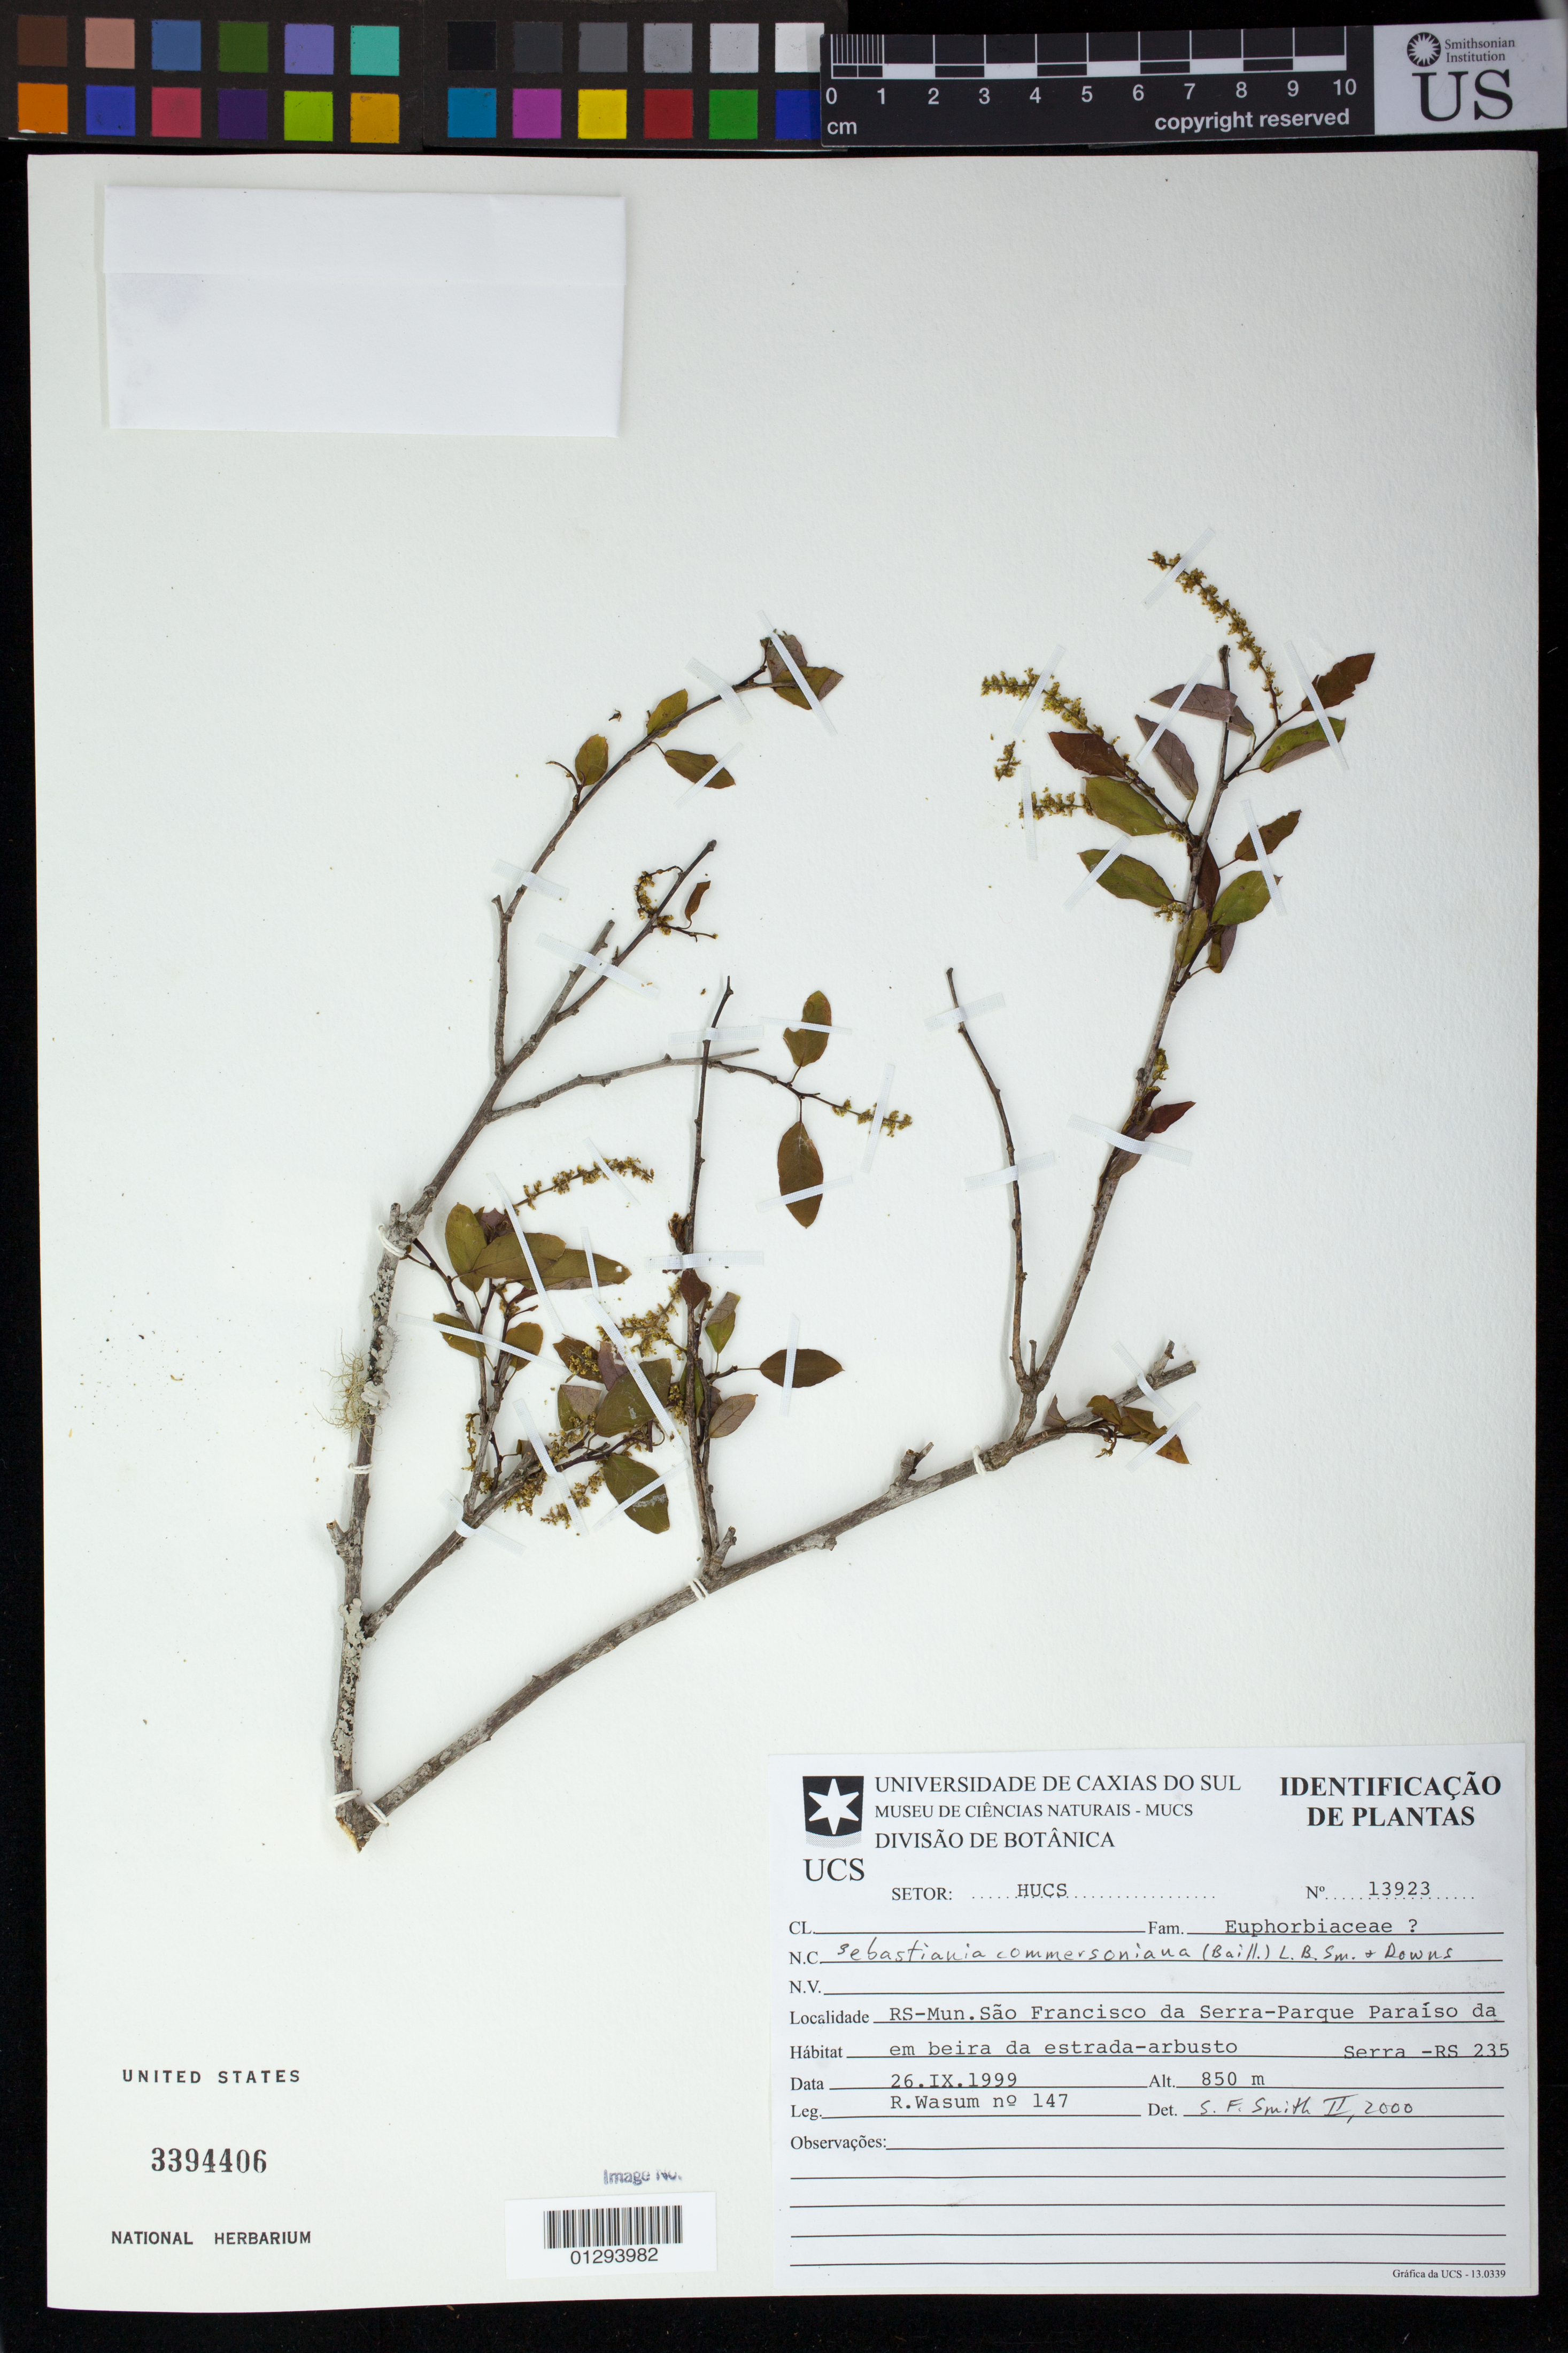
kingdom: Plantae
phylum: Tracheophyta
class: Magnoliopsida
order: Malpighiales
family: Euphorbiaceae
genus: Sebastiania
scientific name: Sebastiania commersoniana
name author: (Baill.) L.B. Sm. & Downs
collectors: R. Wasum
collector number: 147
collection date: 1999-09-26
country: Brazil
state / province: Rio Grande do Sul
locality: Mun. Sao Francisco da Serra-Parque Paraiso da em beira da estrada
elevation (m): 850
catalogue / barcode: US 3394406